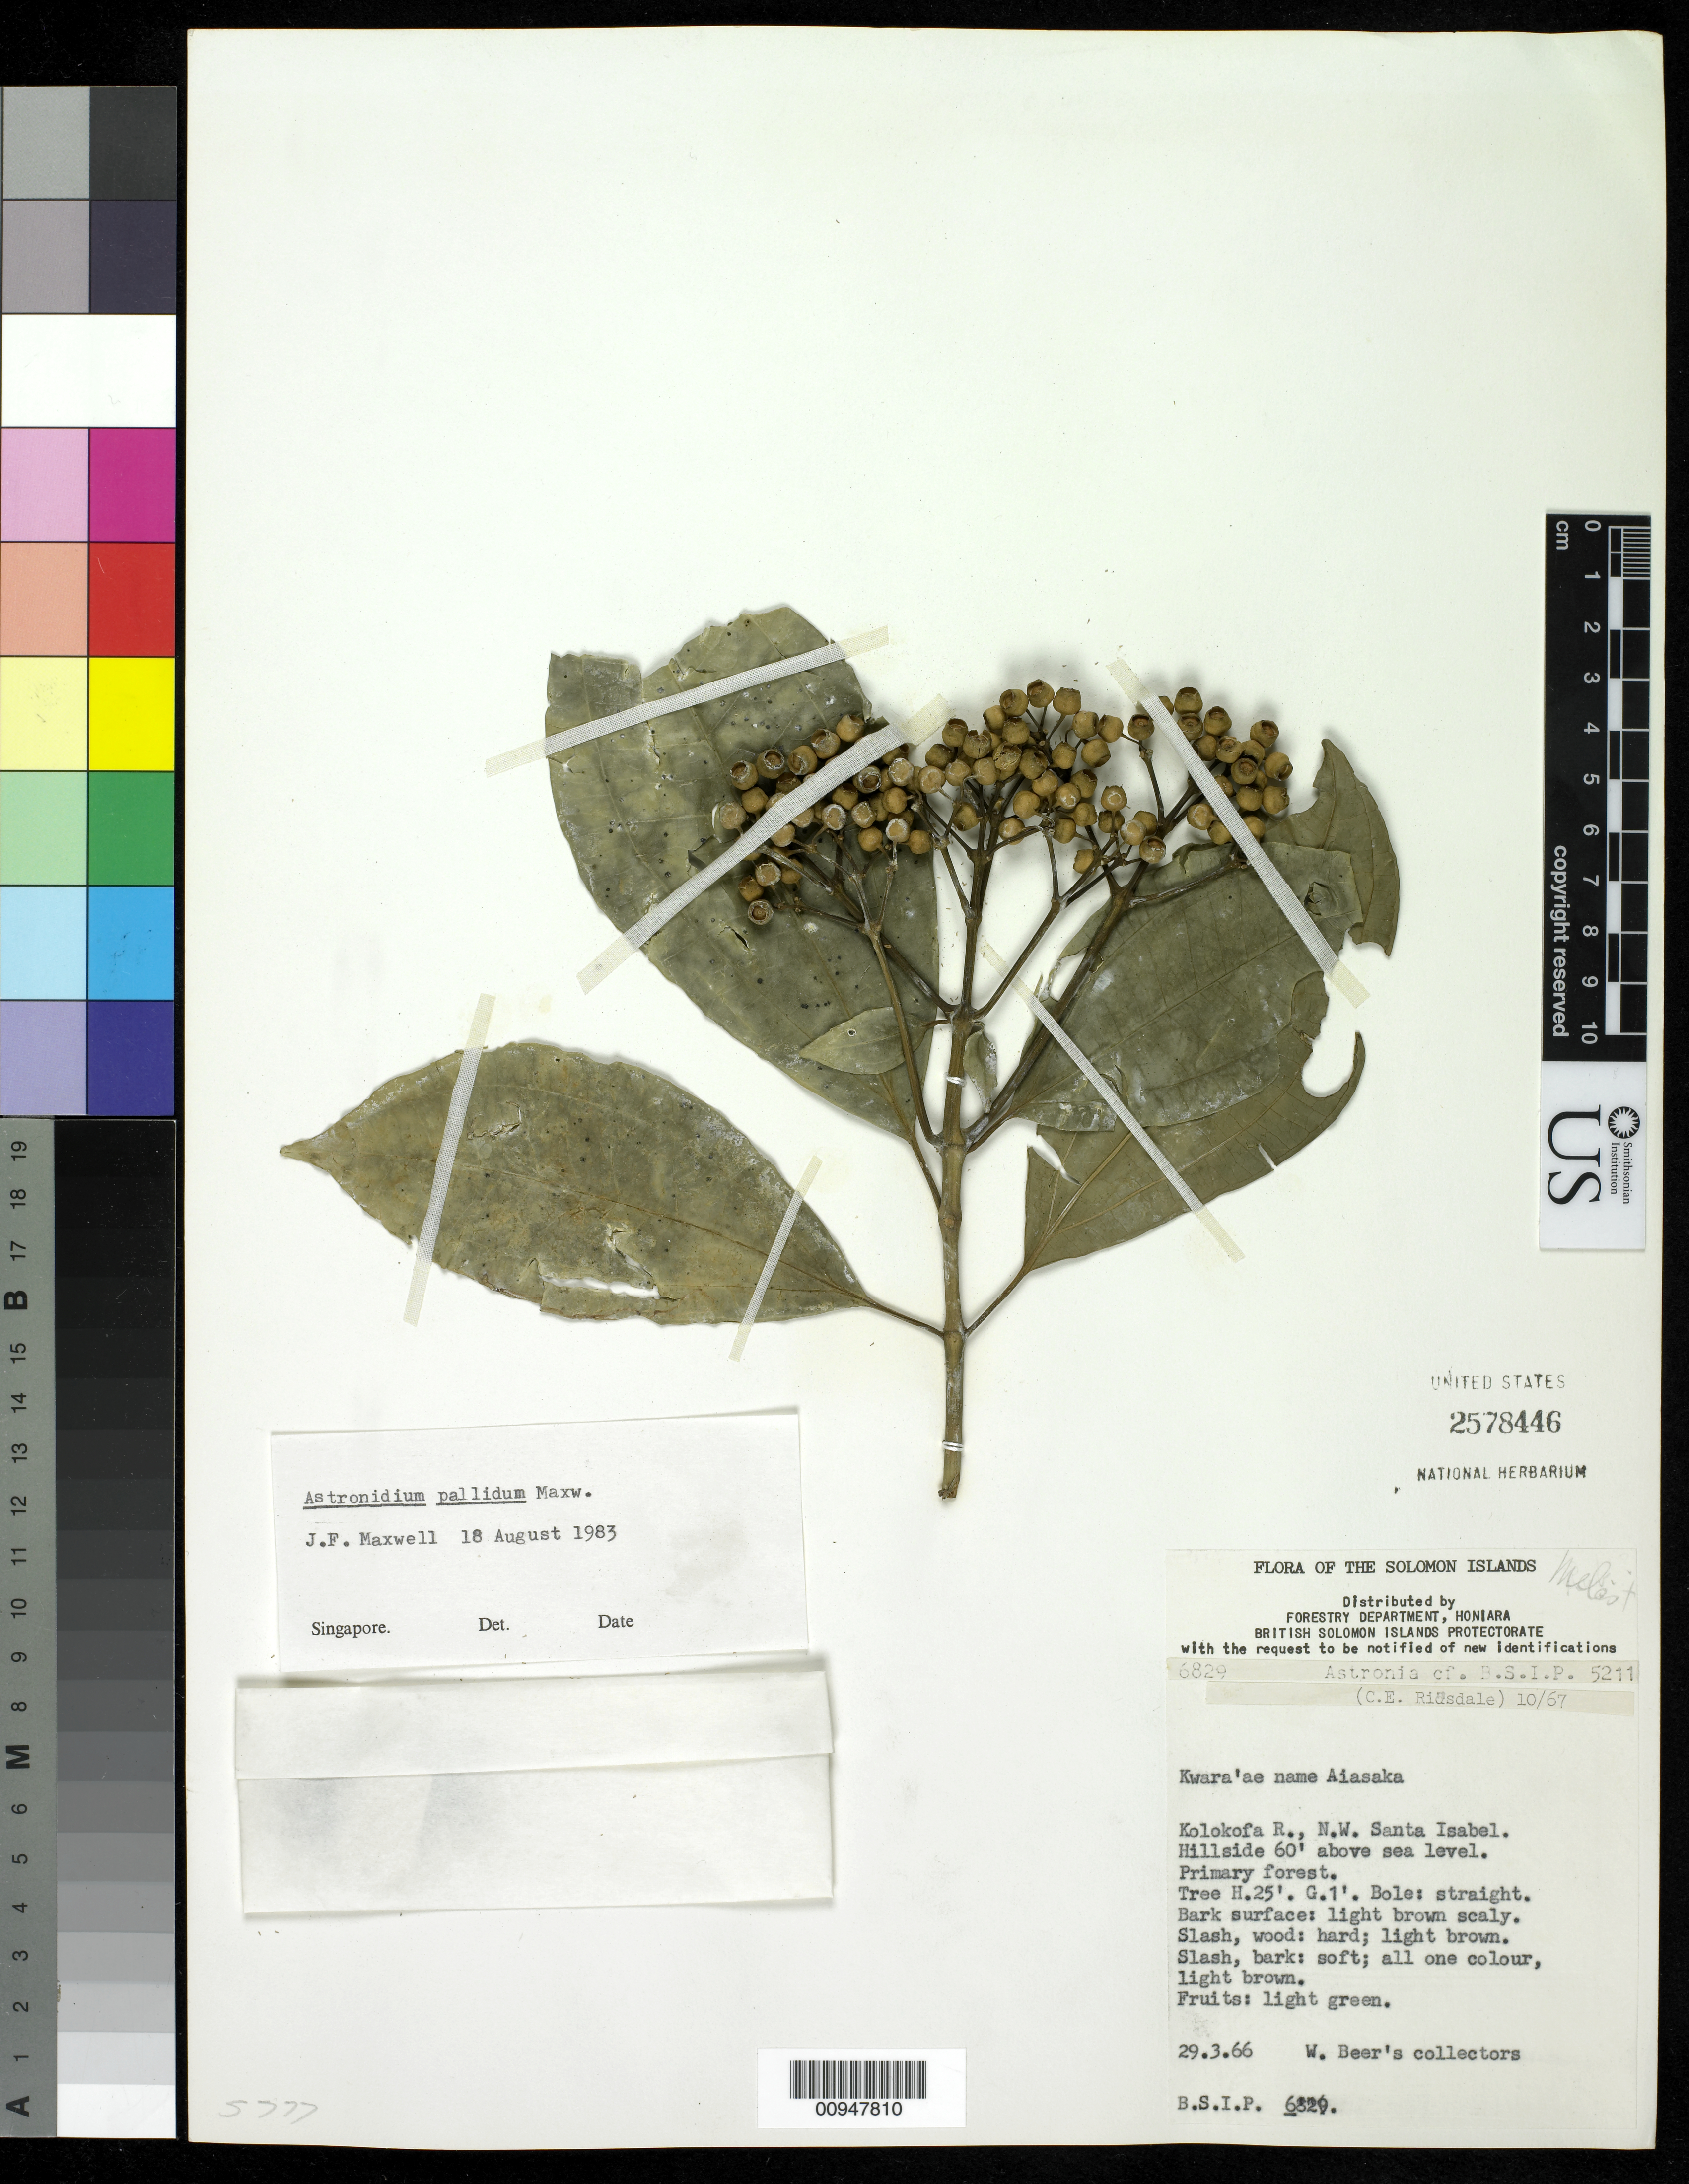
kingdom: Plantae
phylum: Tracheophyta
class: Magnoliopsida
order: Myrtales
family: Melastomataceae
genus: Astronidium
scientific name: Astronidium pallidum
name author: J.F. Maxwell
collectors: W. Beer's Collectors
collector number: BSIP 6829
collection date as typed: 29 Mar 1966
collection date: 1966-03-29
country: Solomon Islands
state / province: Isabel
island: Santa Isabel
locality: Kolokofa R., primary forest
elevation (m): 18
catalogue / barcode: US 2578446